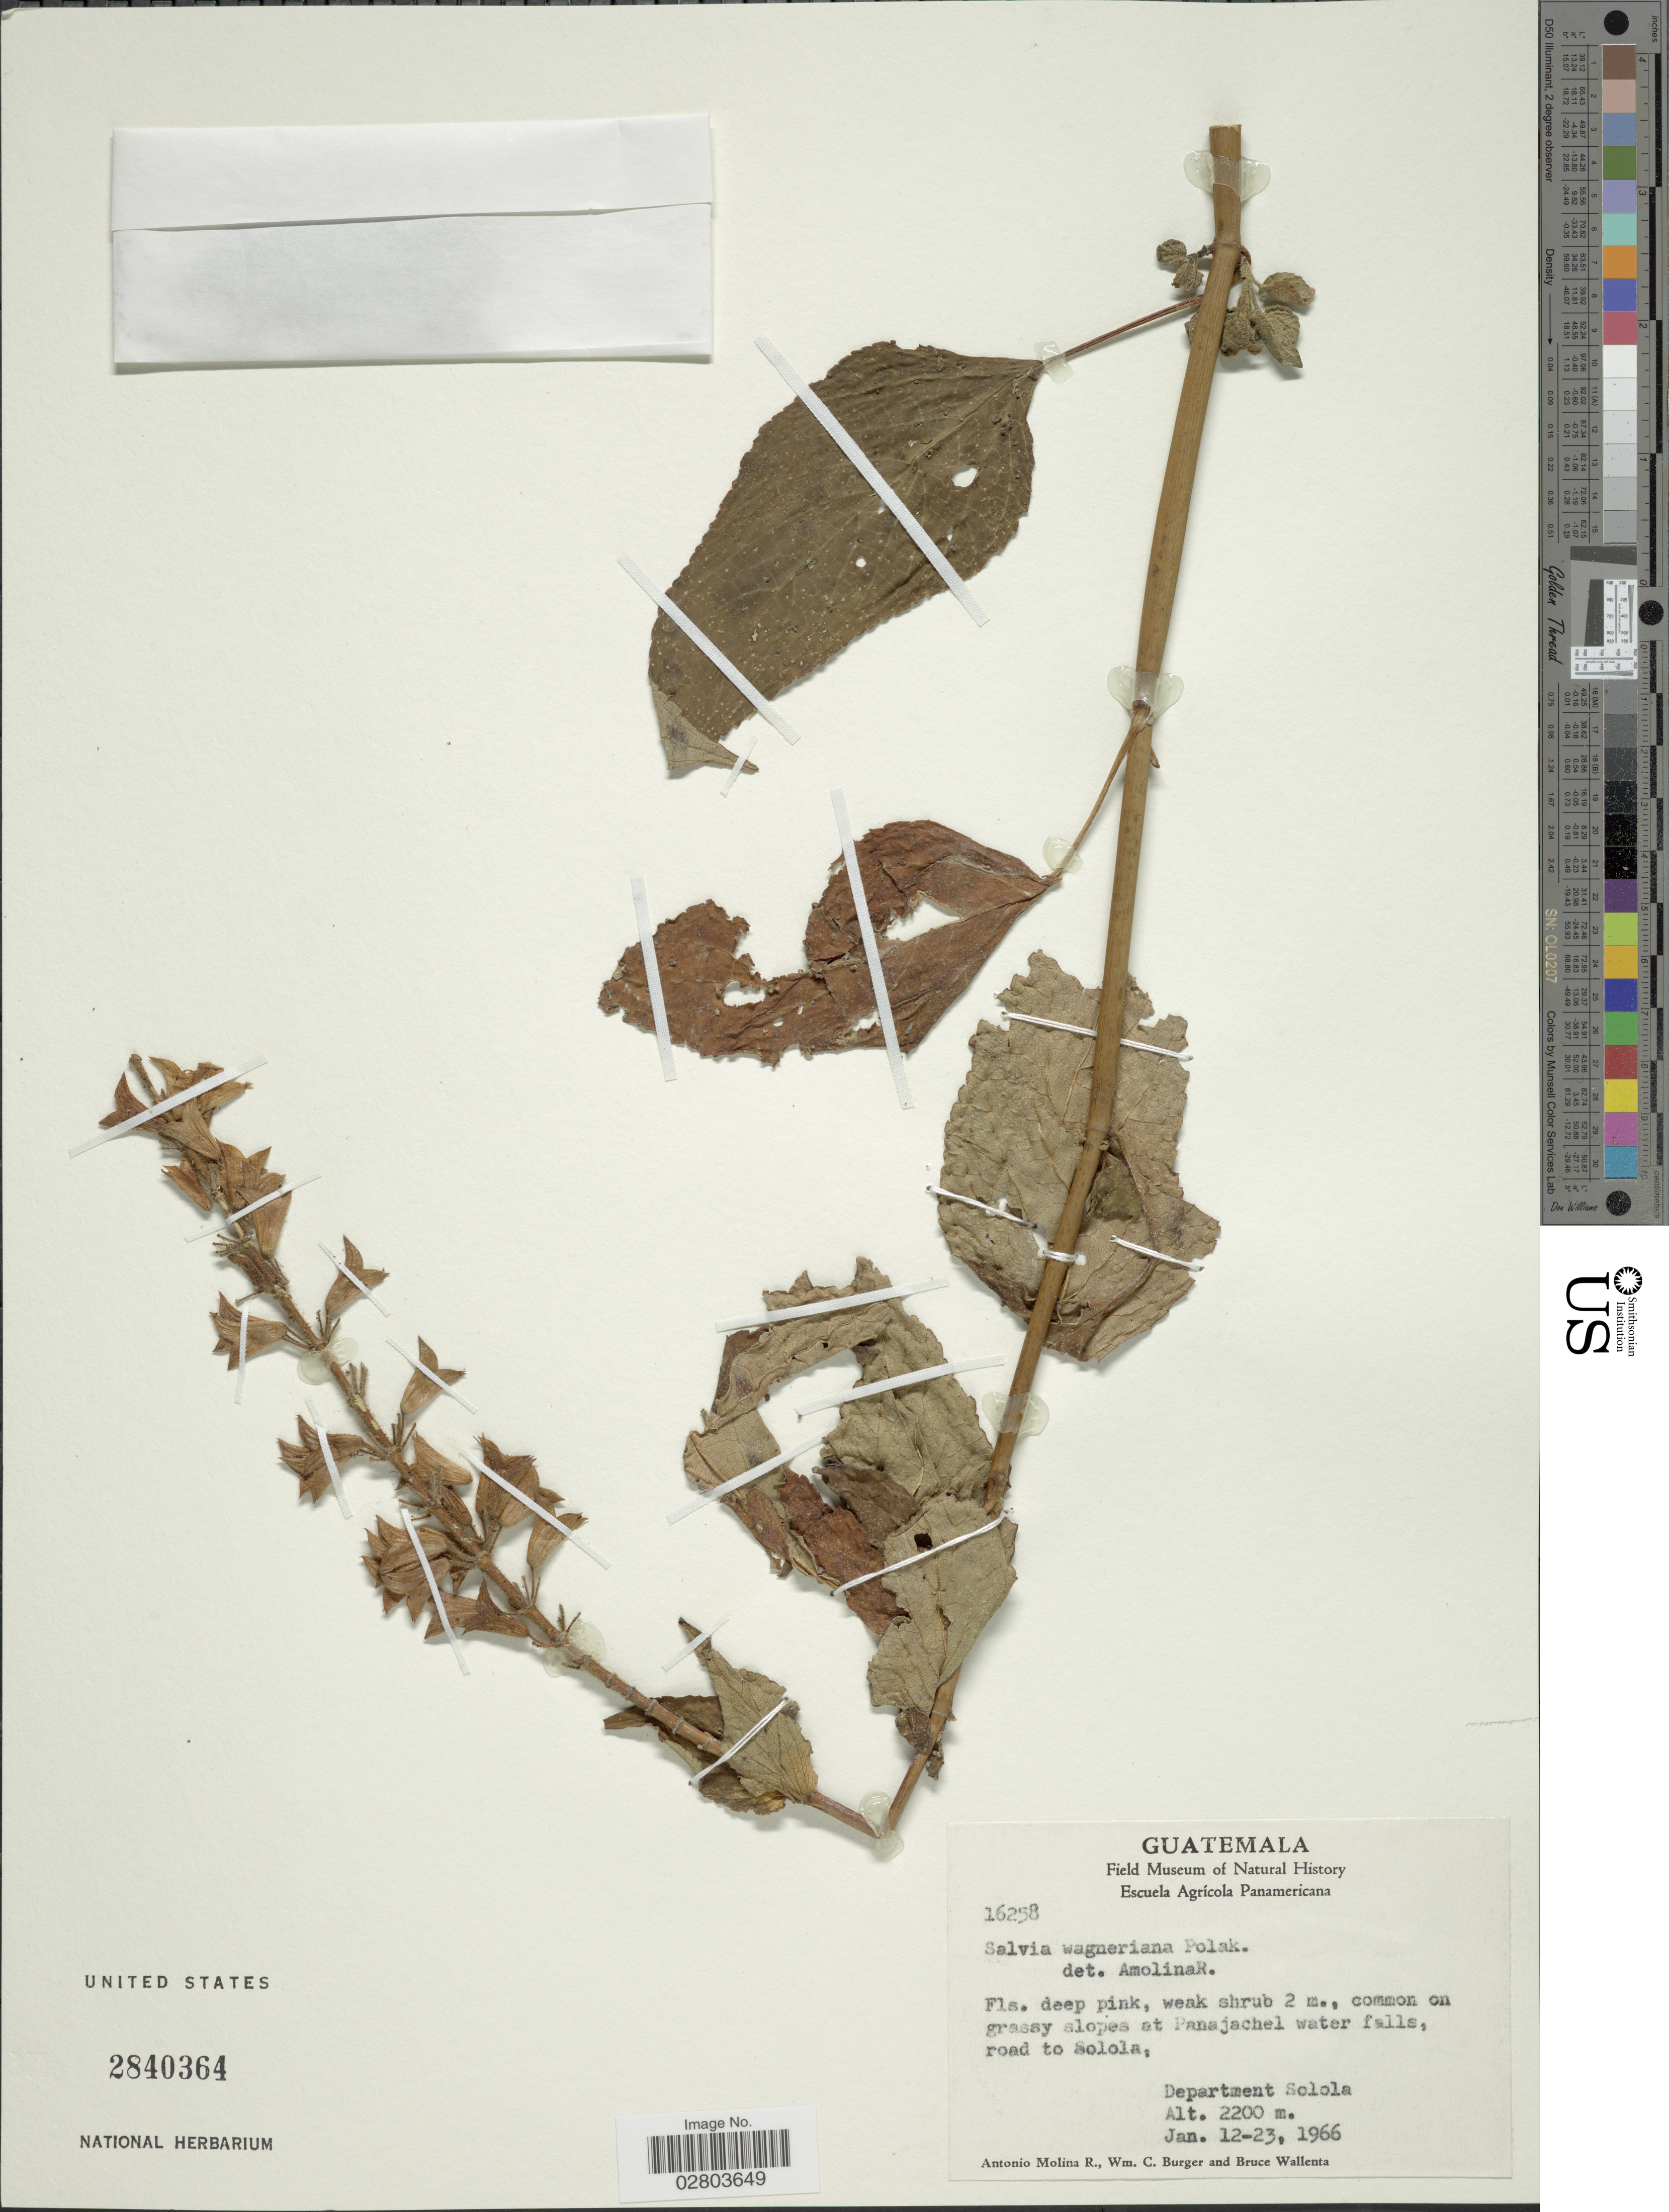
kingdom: Plantae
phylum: Tracheophyta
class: Magnoliopsida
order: Lamiales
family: Lamiaceae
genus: Salvia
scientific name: Salvia wagneriana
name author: Pol.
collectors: A. Molina R., W. Burger & B. Wallenta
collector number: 16258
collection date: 1966-01-12/1966-01-23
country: Guatemala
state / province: Sololá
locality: On grassy slopes at Panajachel water falls, road to Solola, Department Solola.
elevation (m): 2200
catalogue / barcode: US 2840364